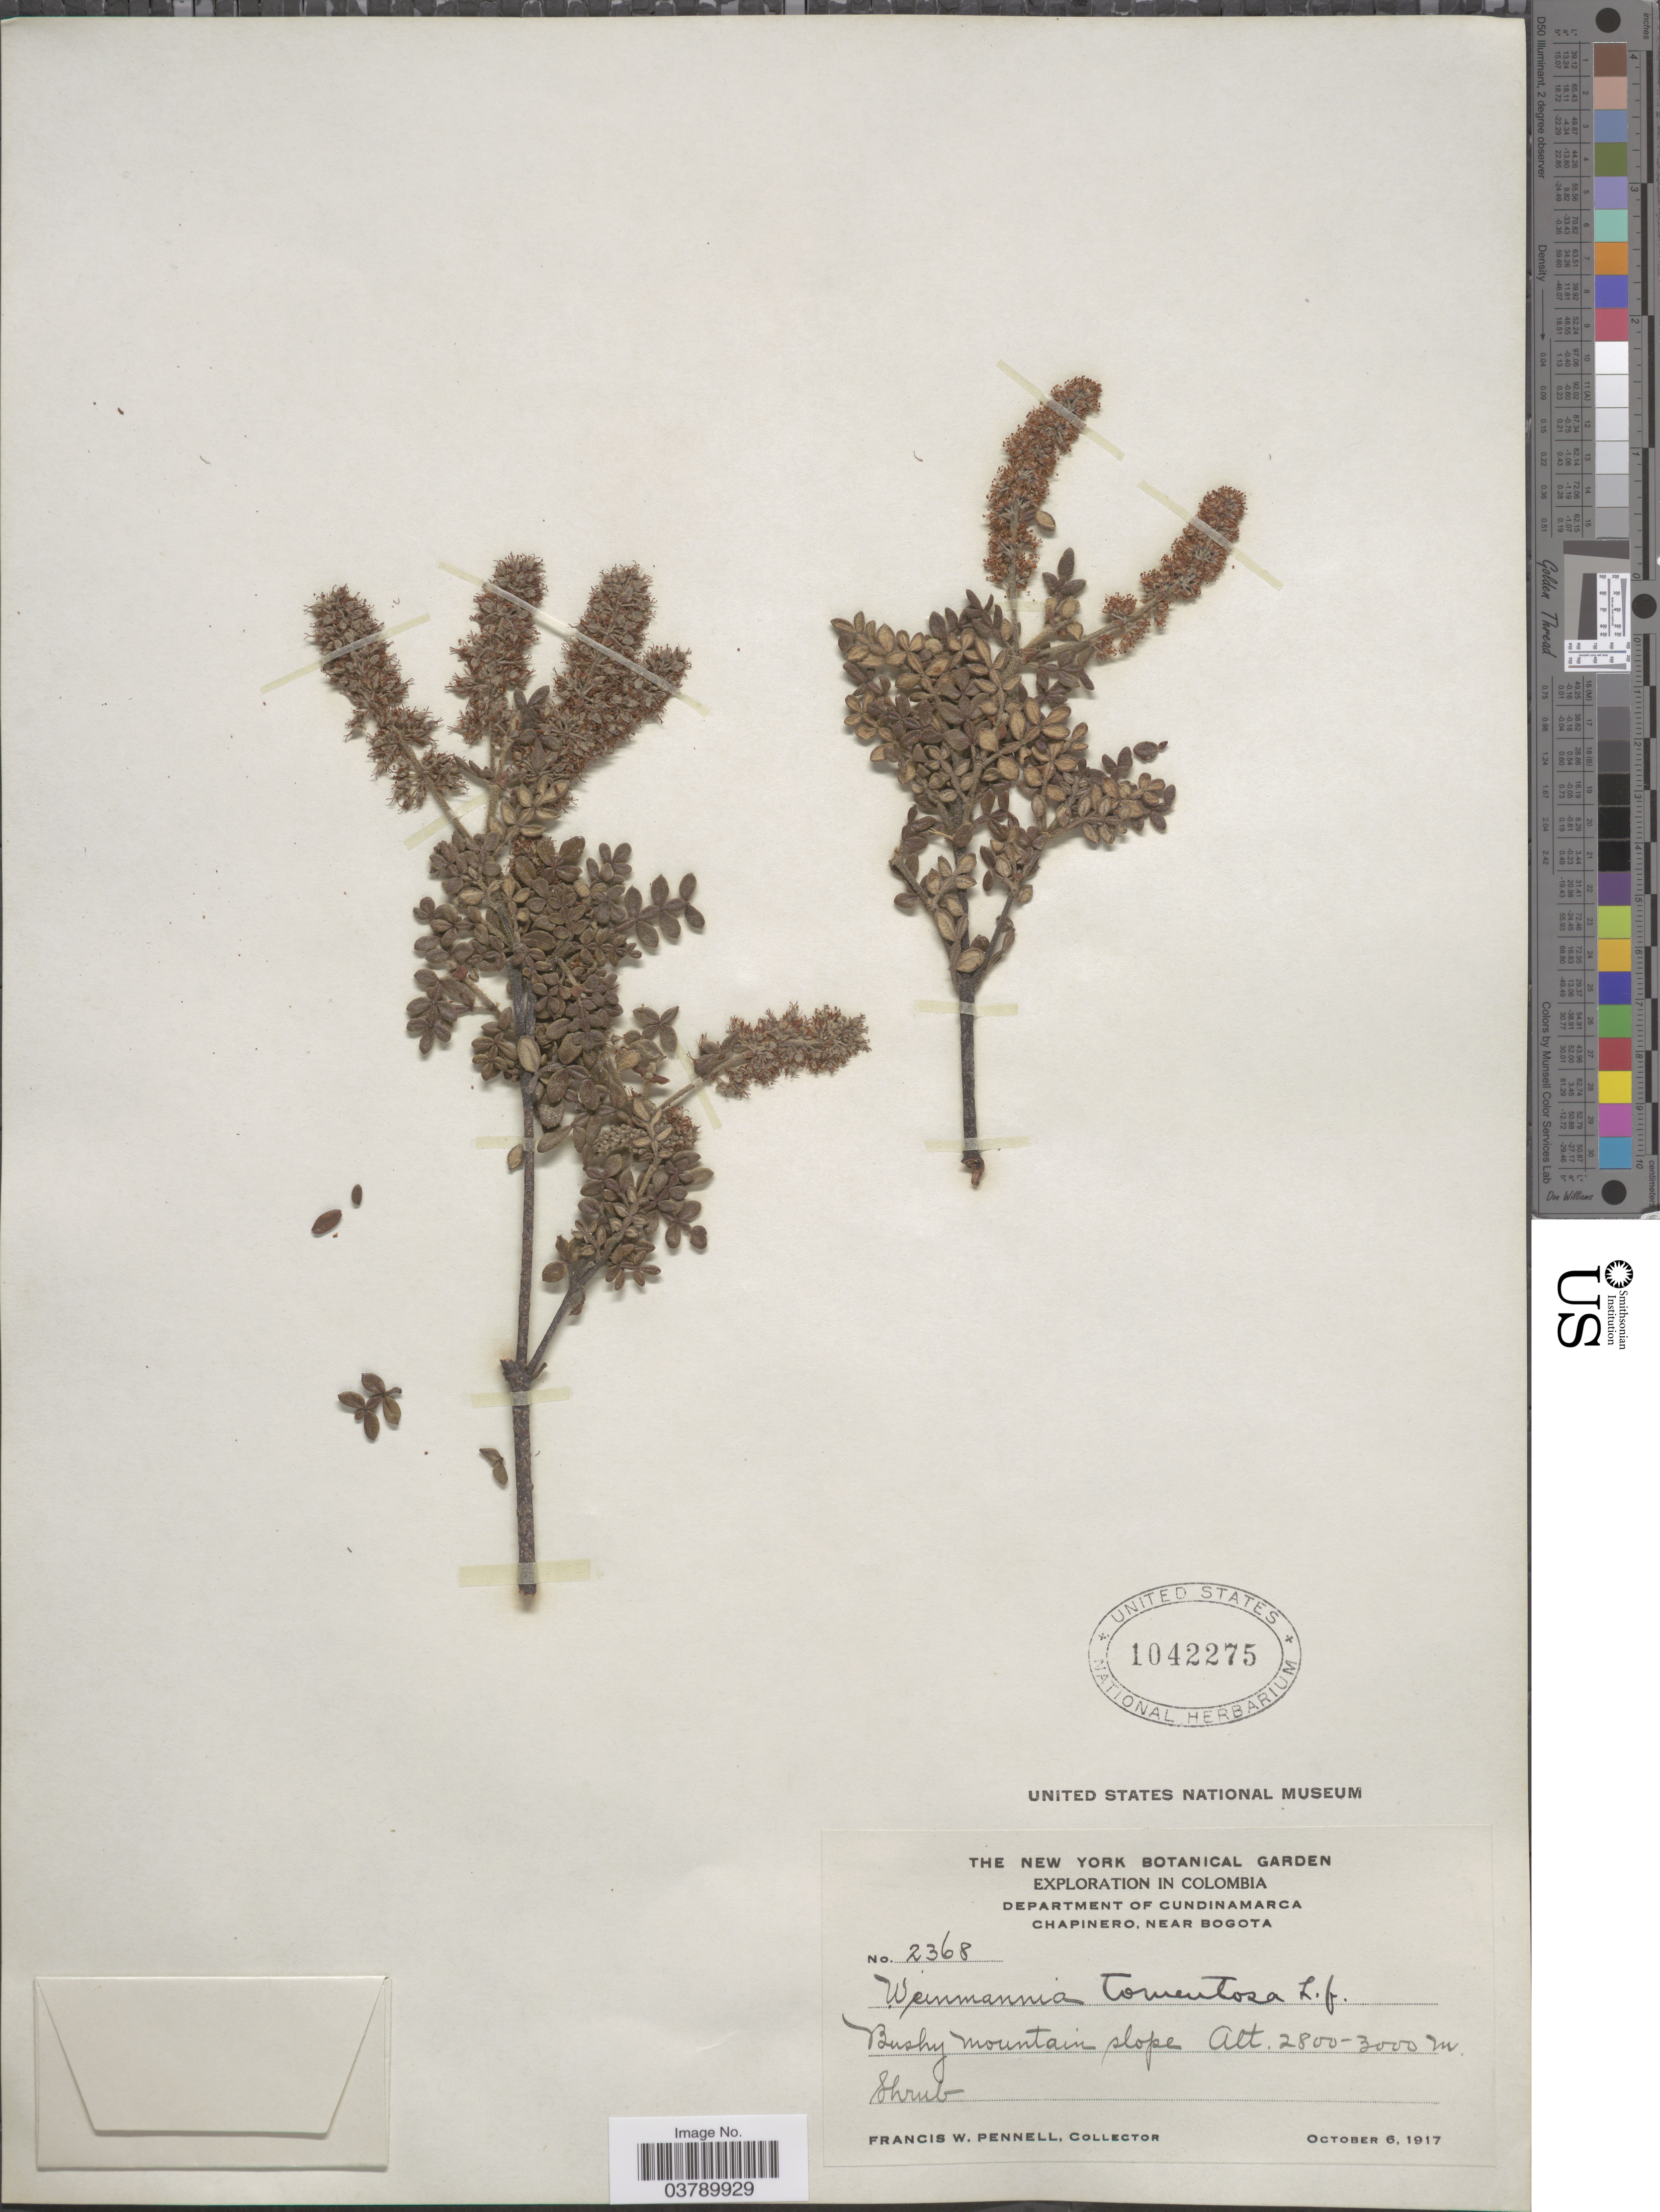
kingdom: Plantae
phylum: Tracheophyta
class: Magnoliopsida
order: Oxalidales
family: Cunoniaceae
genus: Weinmannia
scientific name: Weinmannia tomentosa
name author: L.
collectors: F. W. Pennell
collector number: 2368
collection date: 1917-10-06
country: Colombia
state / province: Cundinamarca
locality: Department of Cundinamarca. Chapinero, near Bogota.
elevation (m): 2800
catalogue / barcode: US 1042275